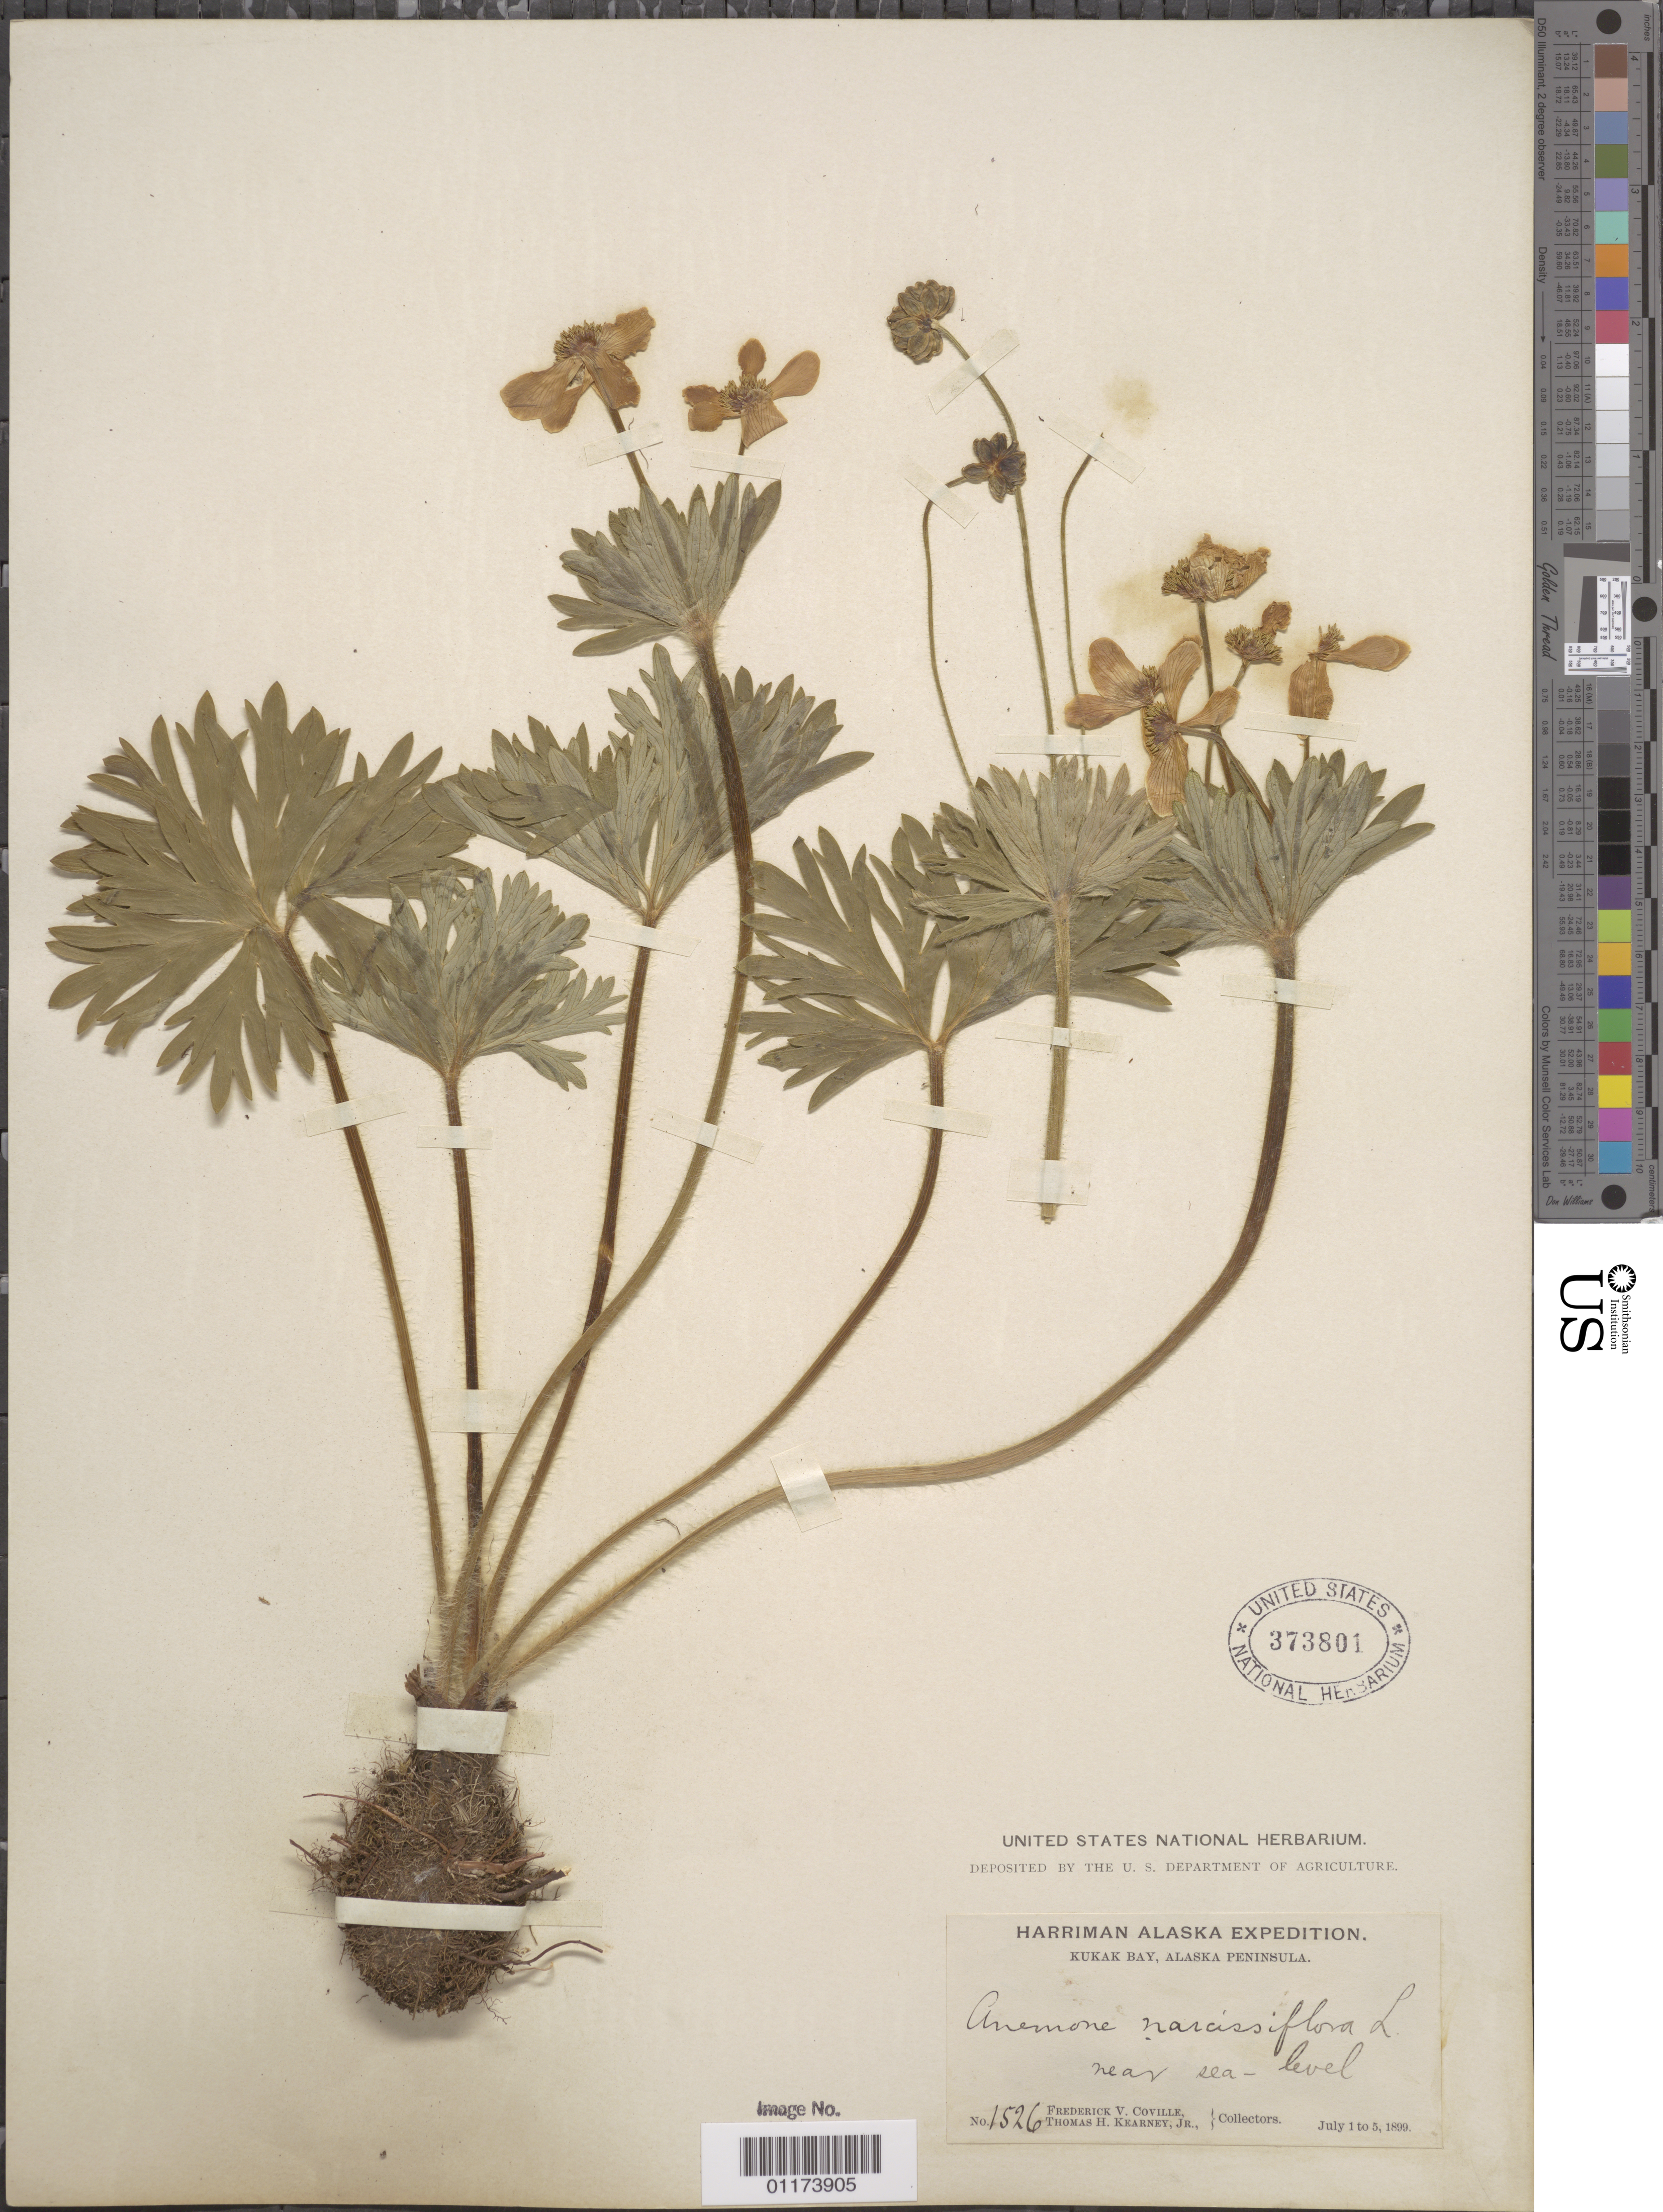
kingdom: Plantae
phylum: Tracheophyta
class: Magnoliopsida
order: Ranunculales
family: Ranunculaceae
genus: Anemone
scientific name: Anemone narcissiflora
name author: L.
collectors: F. V. Coville & T. H. Kearney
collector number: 1526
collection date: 1899-07-01/1899-07-05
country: United States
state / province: Alaska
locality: Kukak Bay, Alaska Peninsula.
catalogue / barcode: US 373801